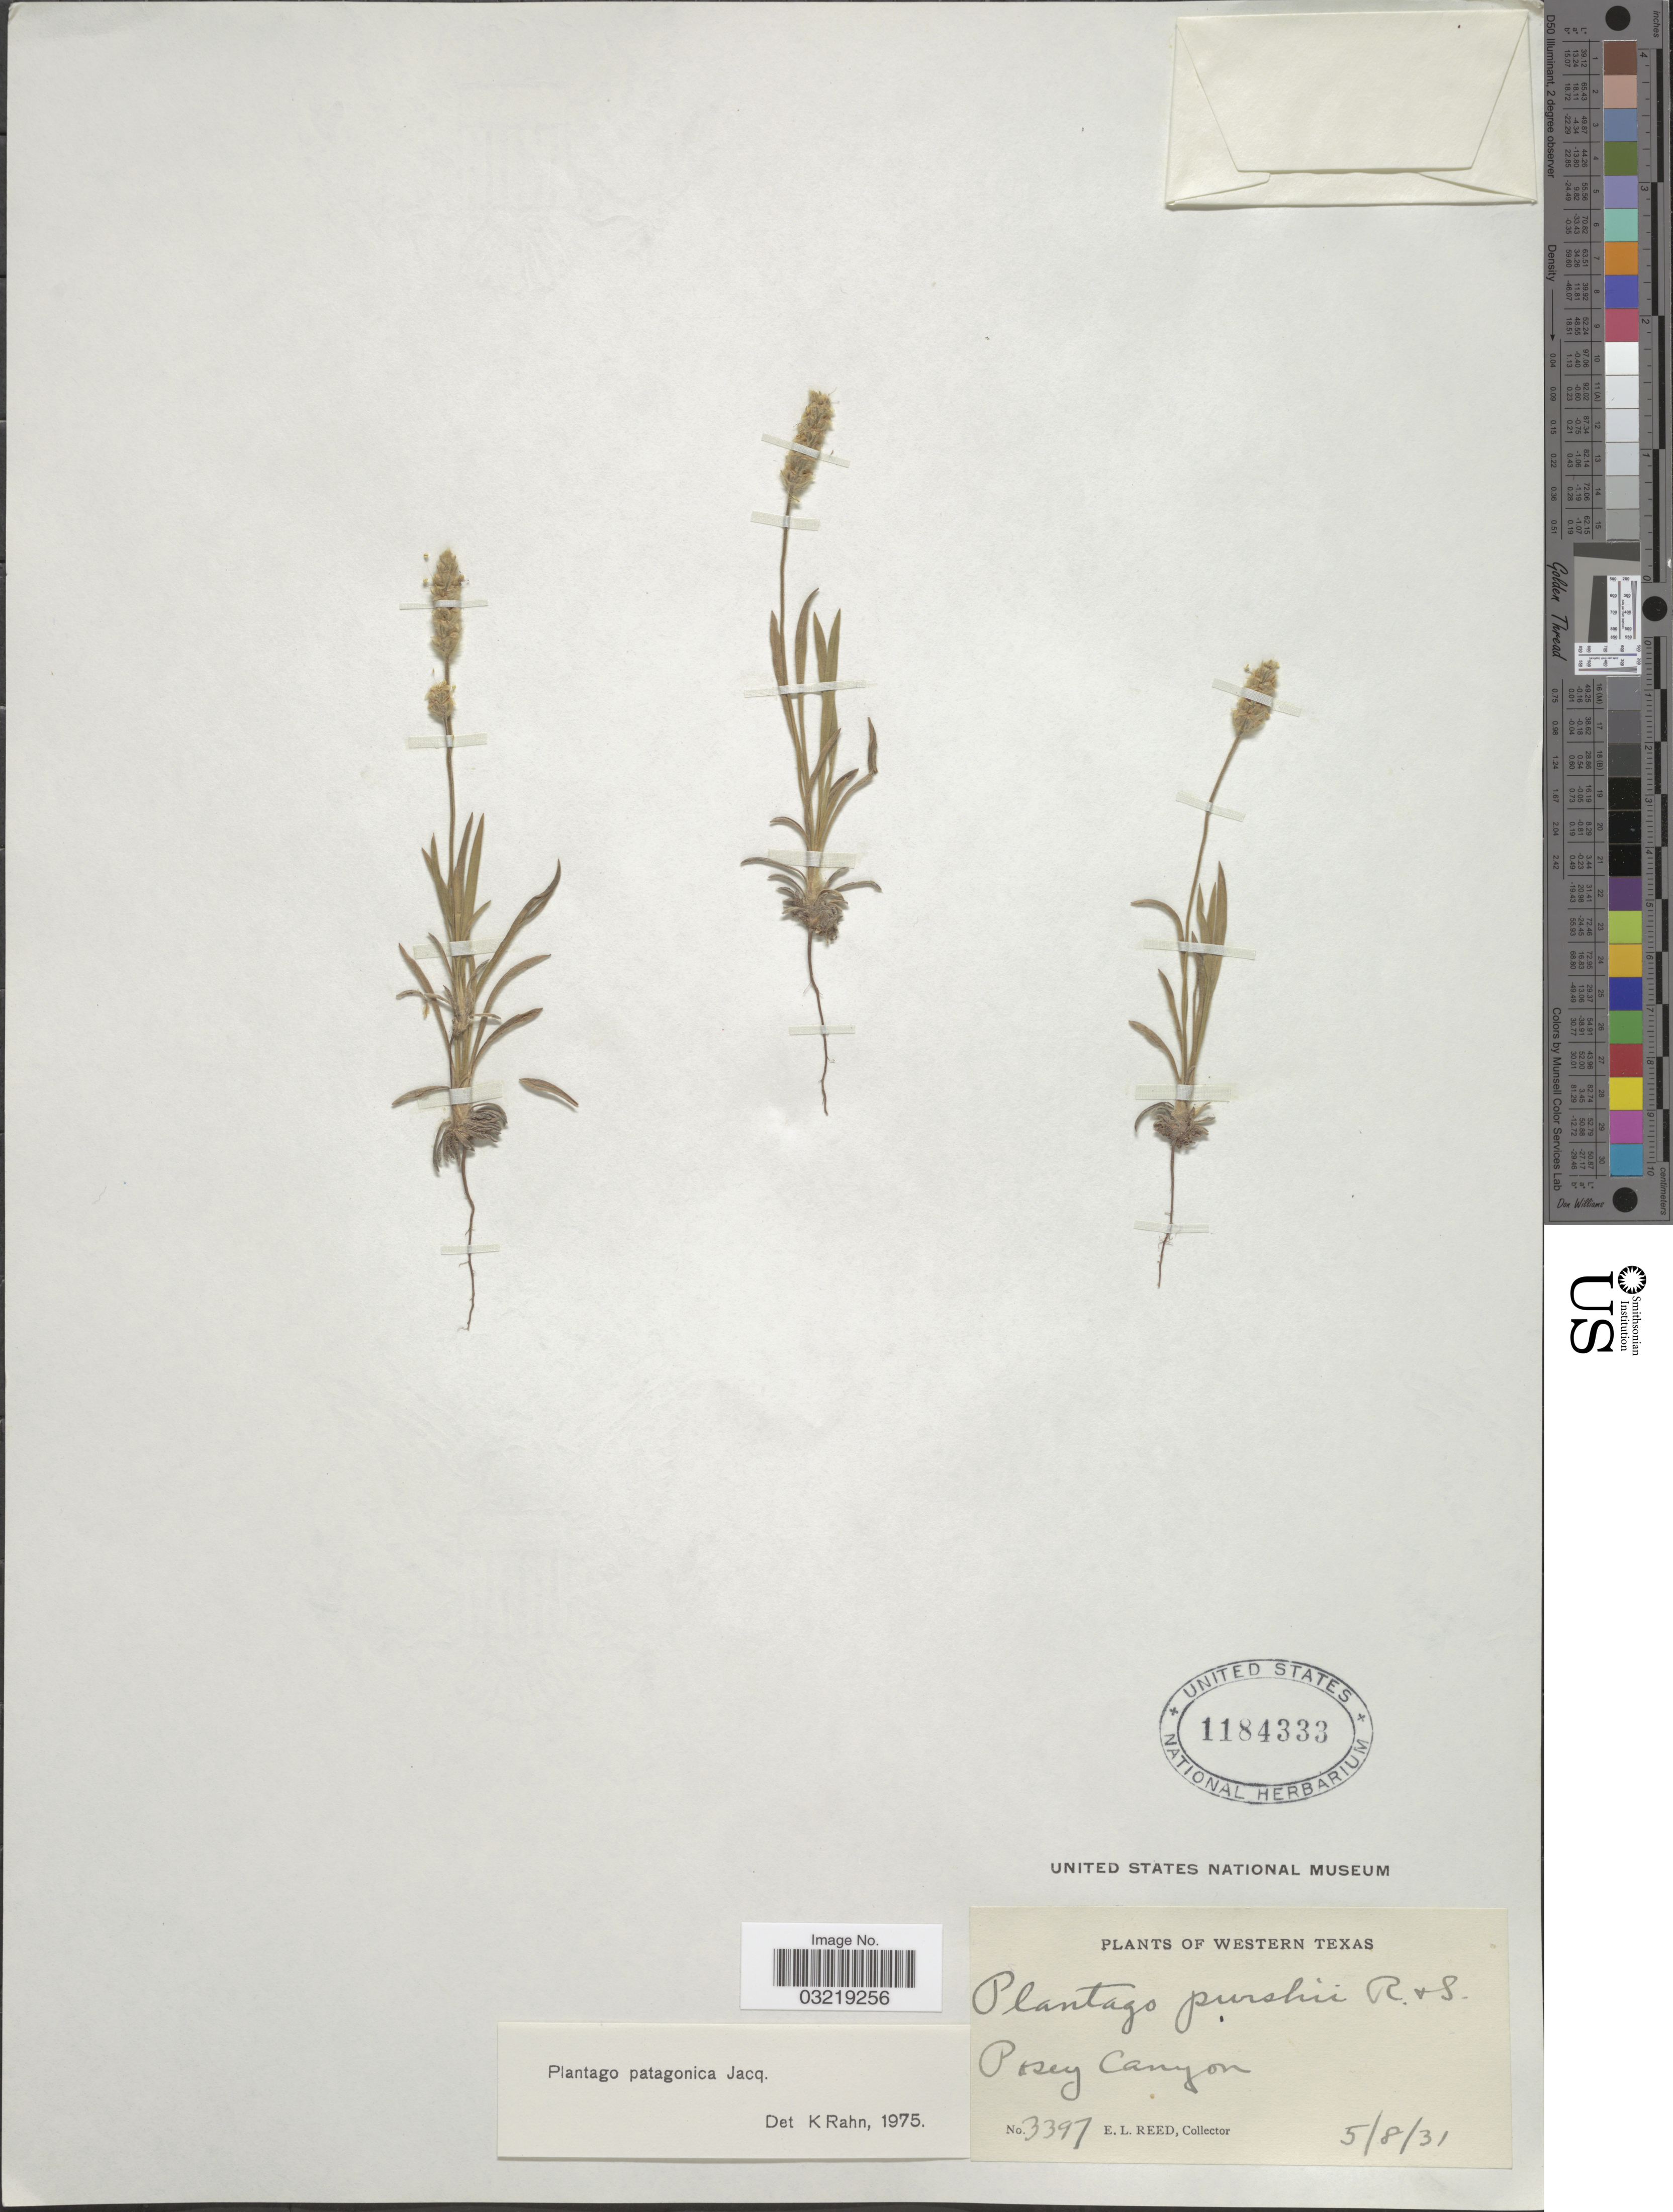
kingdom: Plantae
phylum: Tracheophyta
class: Magnoliopsida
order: Lamiales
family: Plantaginaceae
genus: Plantago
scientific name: Plantago patagonica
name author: Jacq.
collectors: E. Reed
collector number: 3397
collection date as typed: Transcribed d/m/y: 8/5/31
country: United States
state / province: Texas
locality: Western Texas. Posey Canyon.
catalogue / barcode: US 1184333